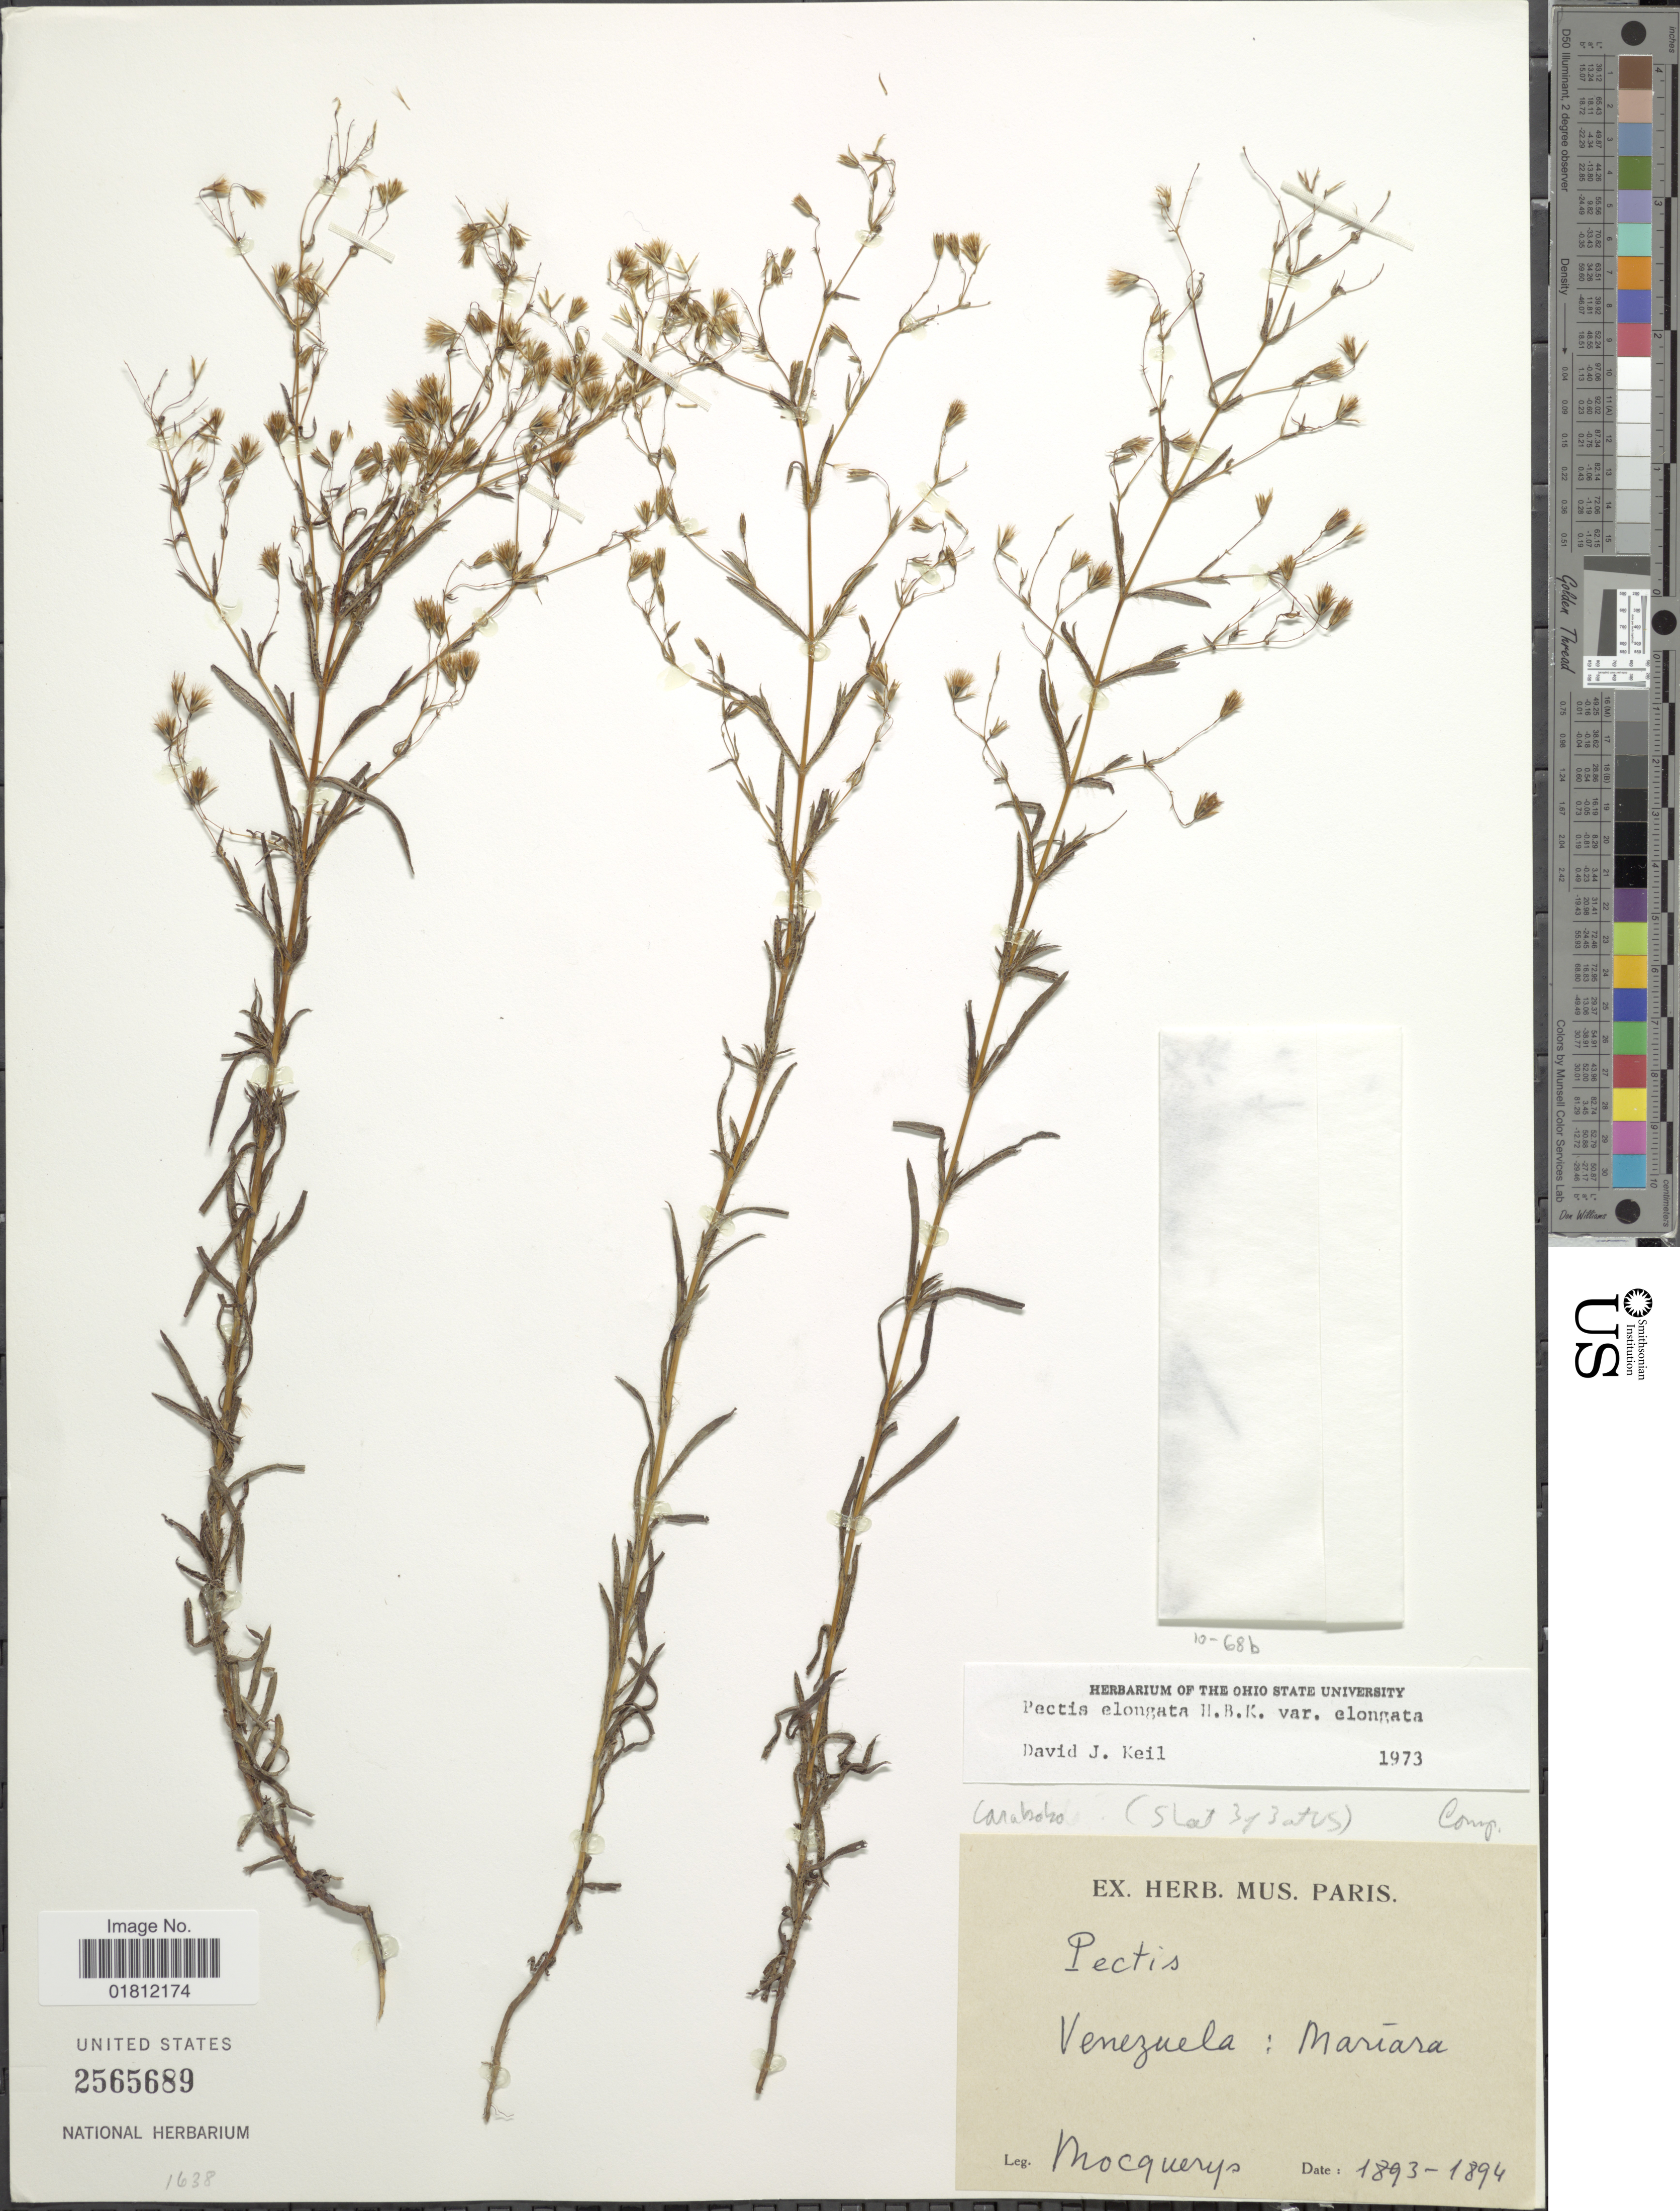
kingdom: Plantae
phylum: Tracheophyta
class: Magnoliopsida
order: Asterales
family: Asteraceae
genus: Pectis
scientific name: Pectis elongata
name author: Kunth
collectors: A. Mocquerys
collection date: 1893/1894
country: Venezuela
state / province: Carabobo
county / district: Diego Ibarra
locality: Mariara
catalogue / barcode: US 2565689